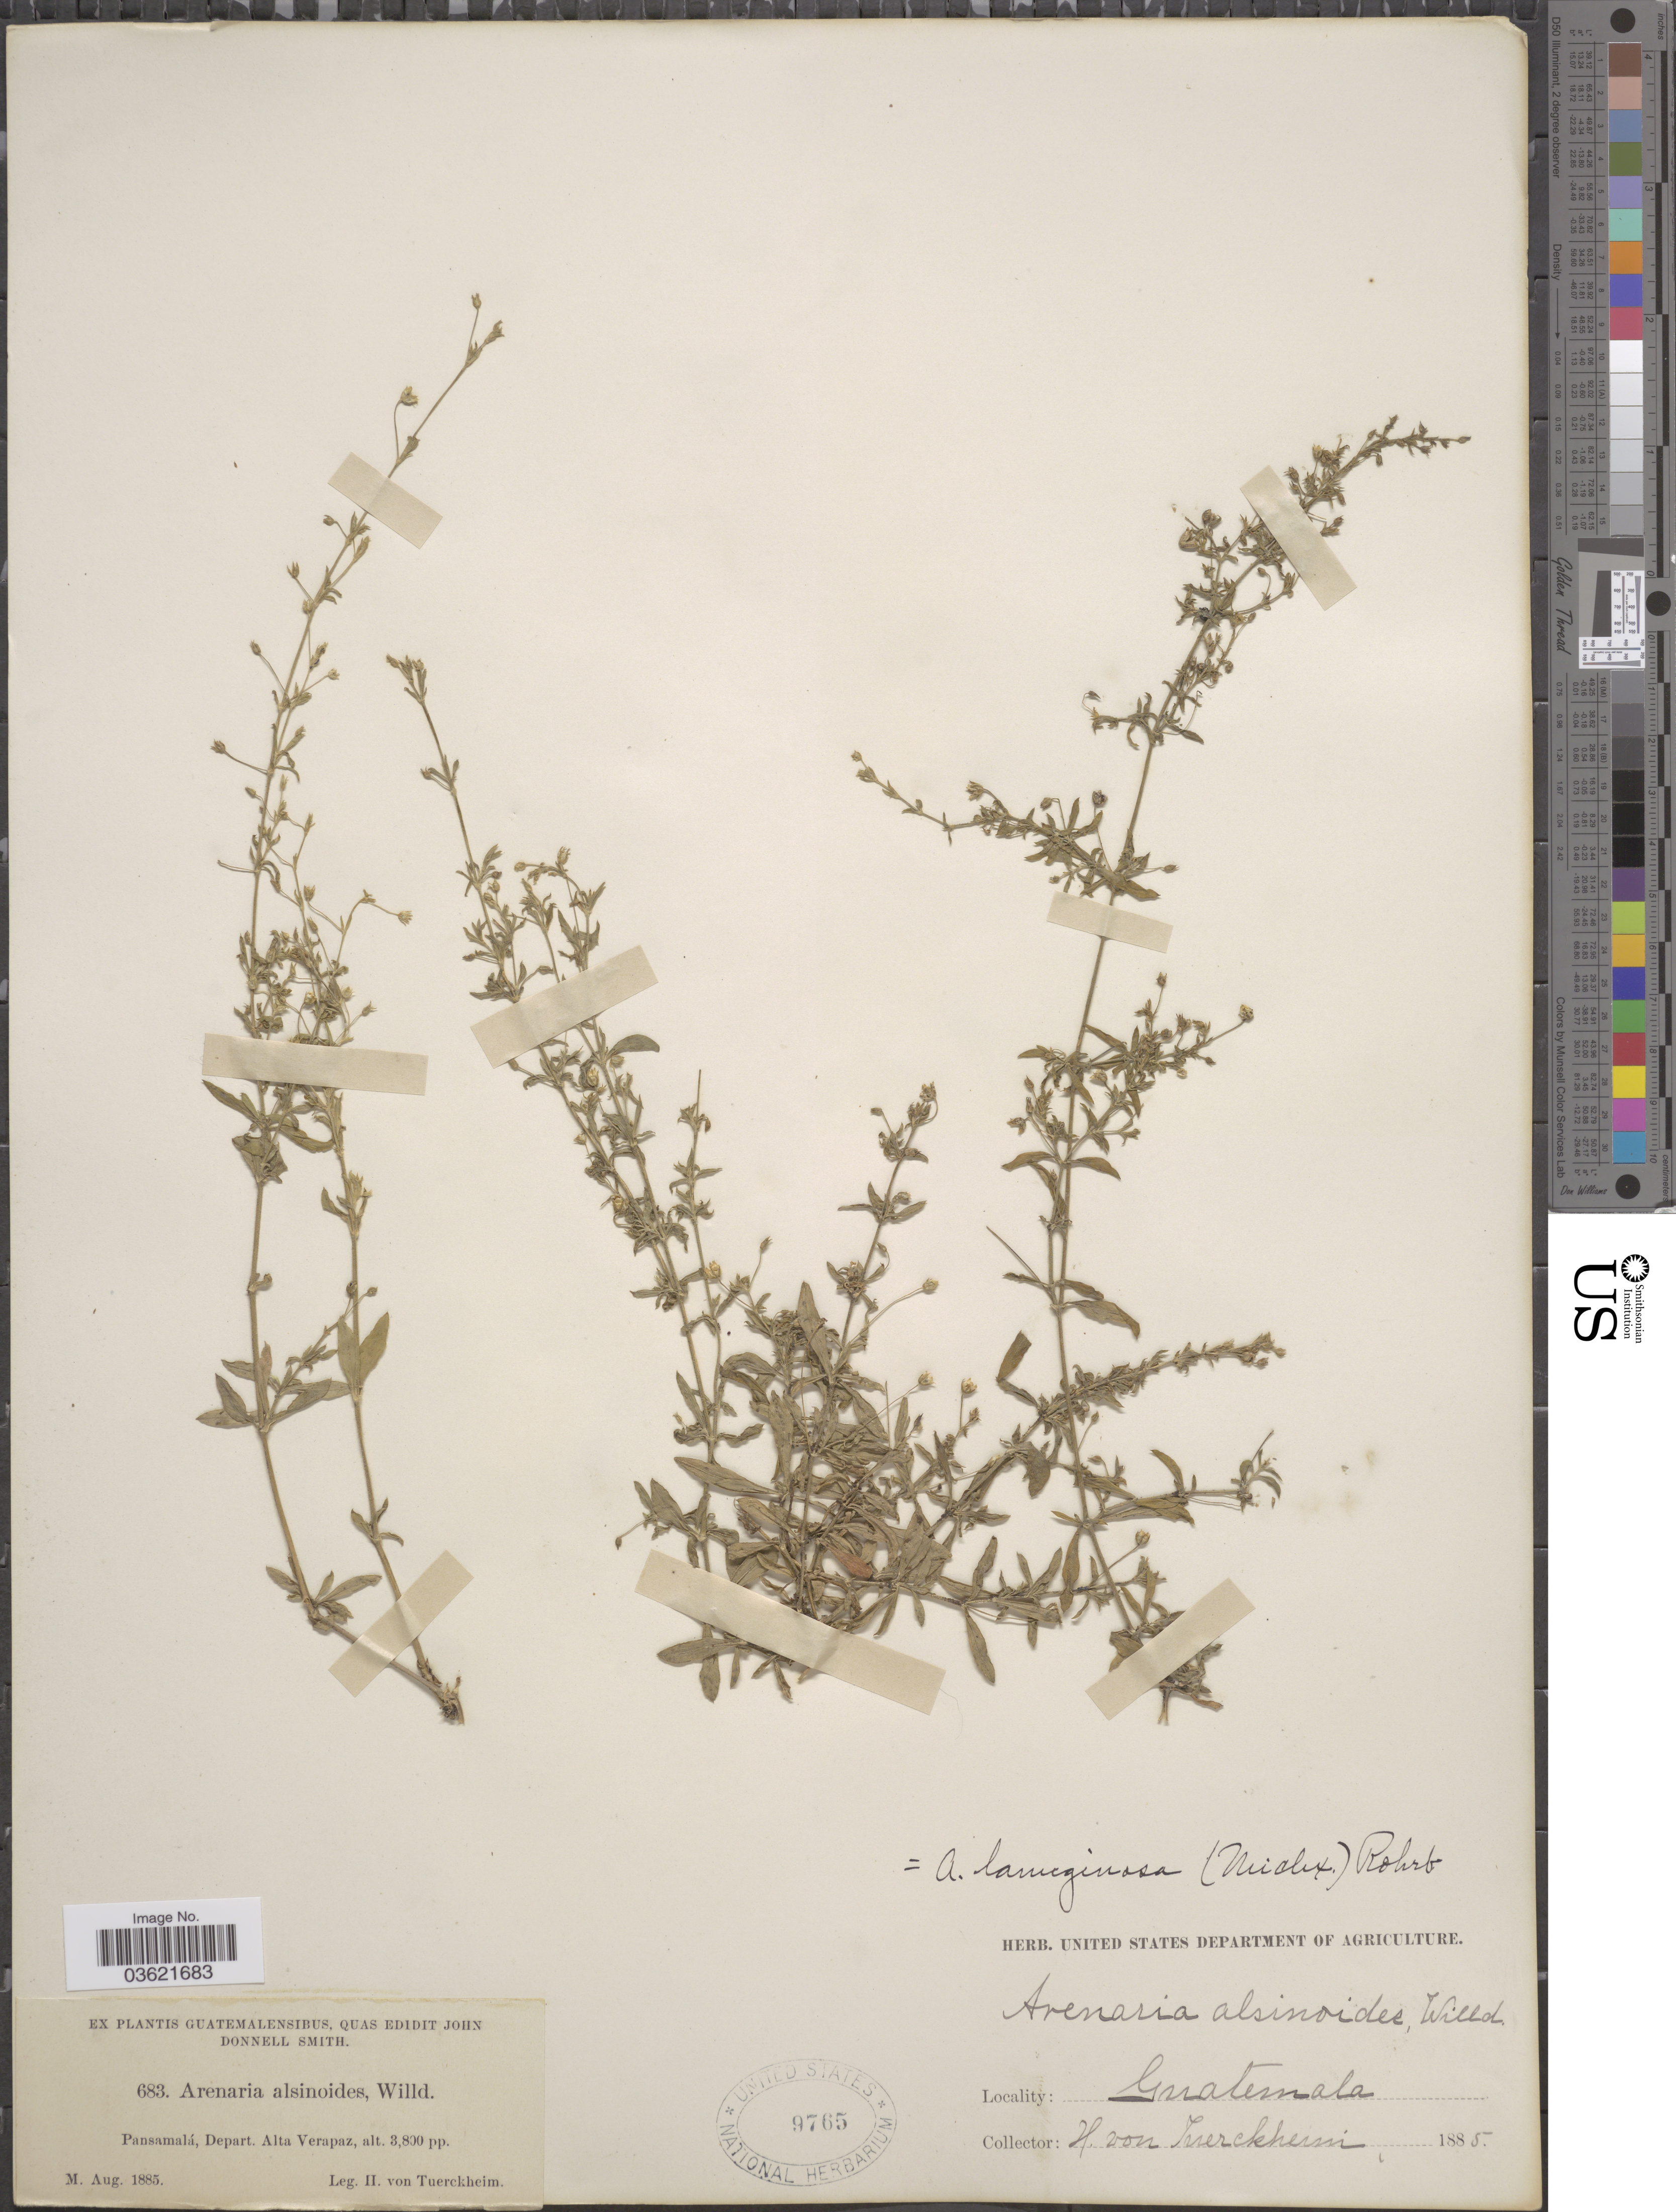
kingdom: Plantae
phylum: Tracheophyta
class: Magnoliopsida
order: Caryophyllales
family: Caryophyllaceae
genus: Arenaria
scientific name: Arenaria lanuginosa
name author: (Michx.) Rohrb.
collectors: H. von Türckheim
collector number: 683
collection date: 1885-08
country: Guatemala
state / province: Alta Verapaz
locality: Pansamalá, Depart. Alta Verapaz.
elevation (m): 1158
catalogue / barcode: US 9765